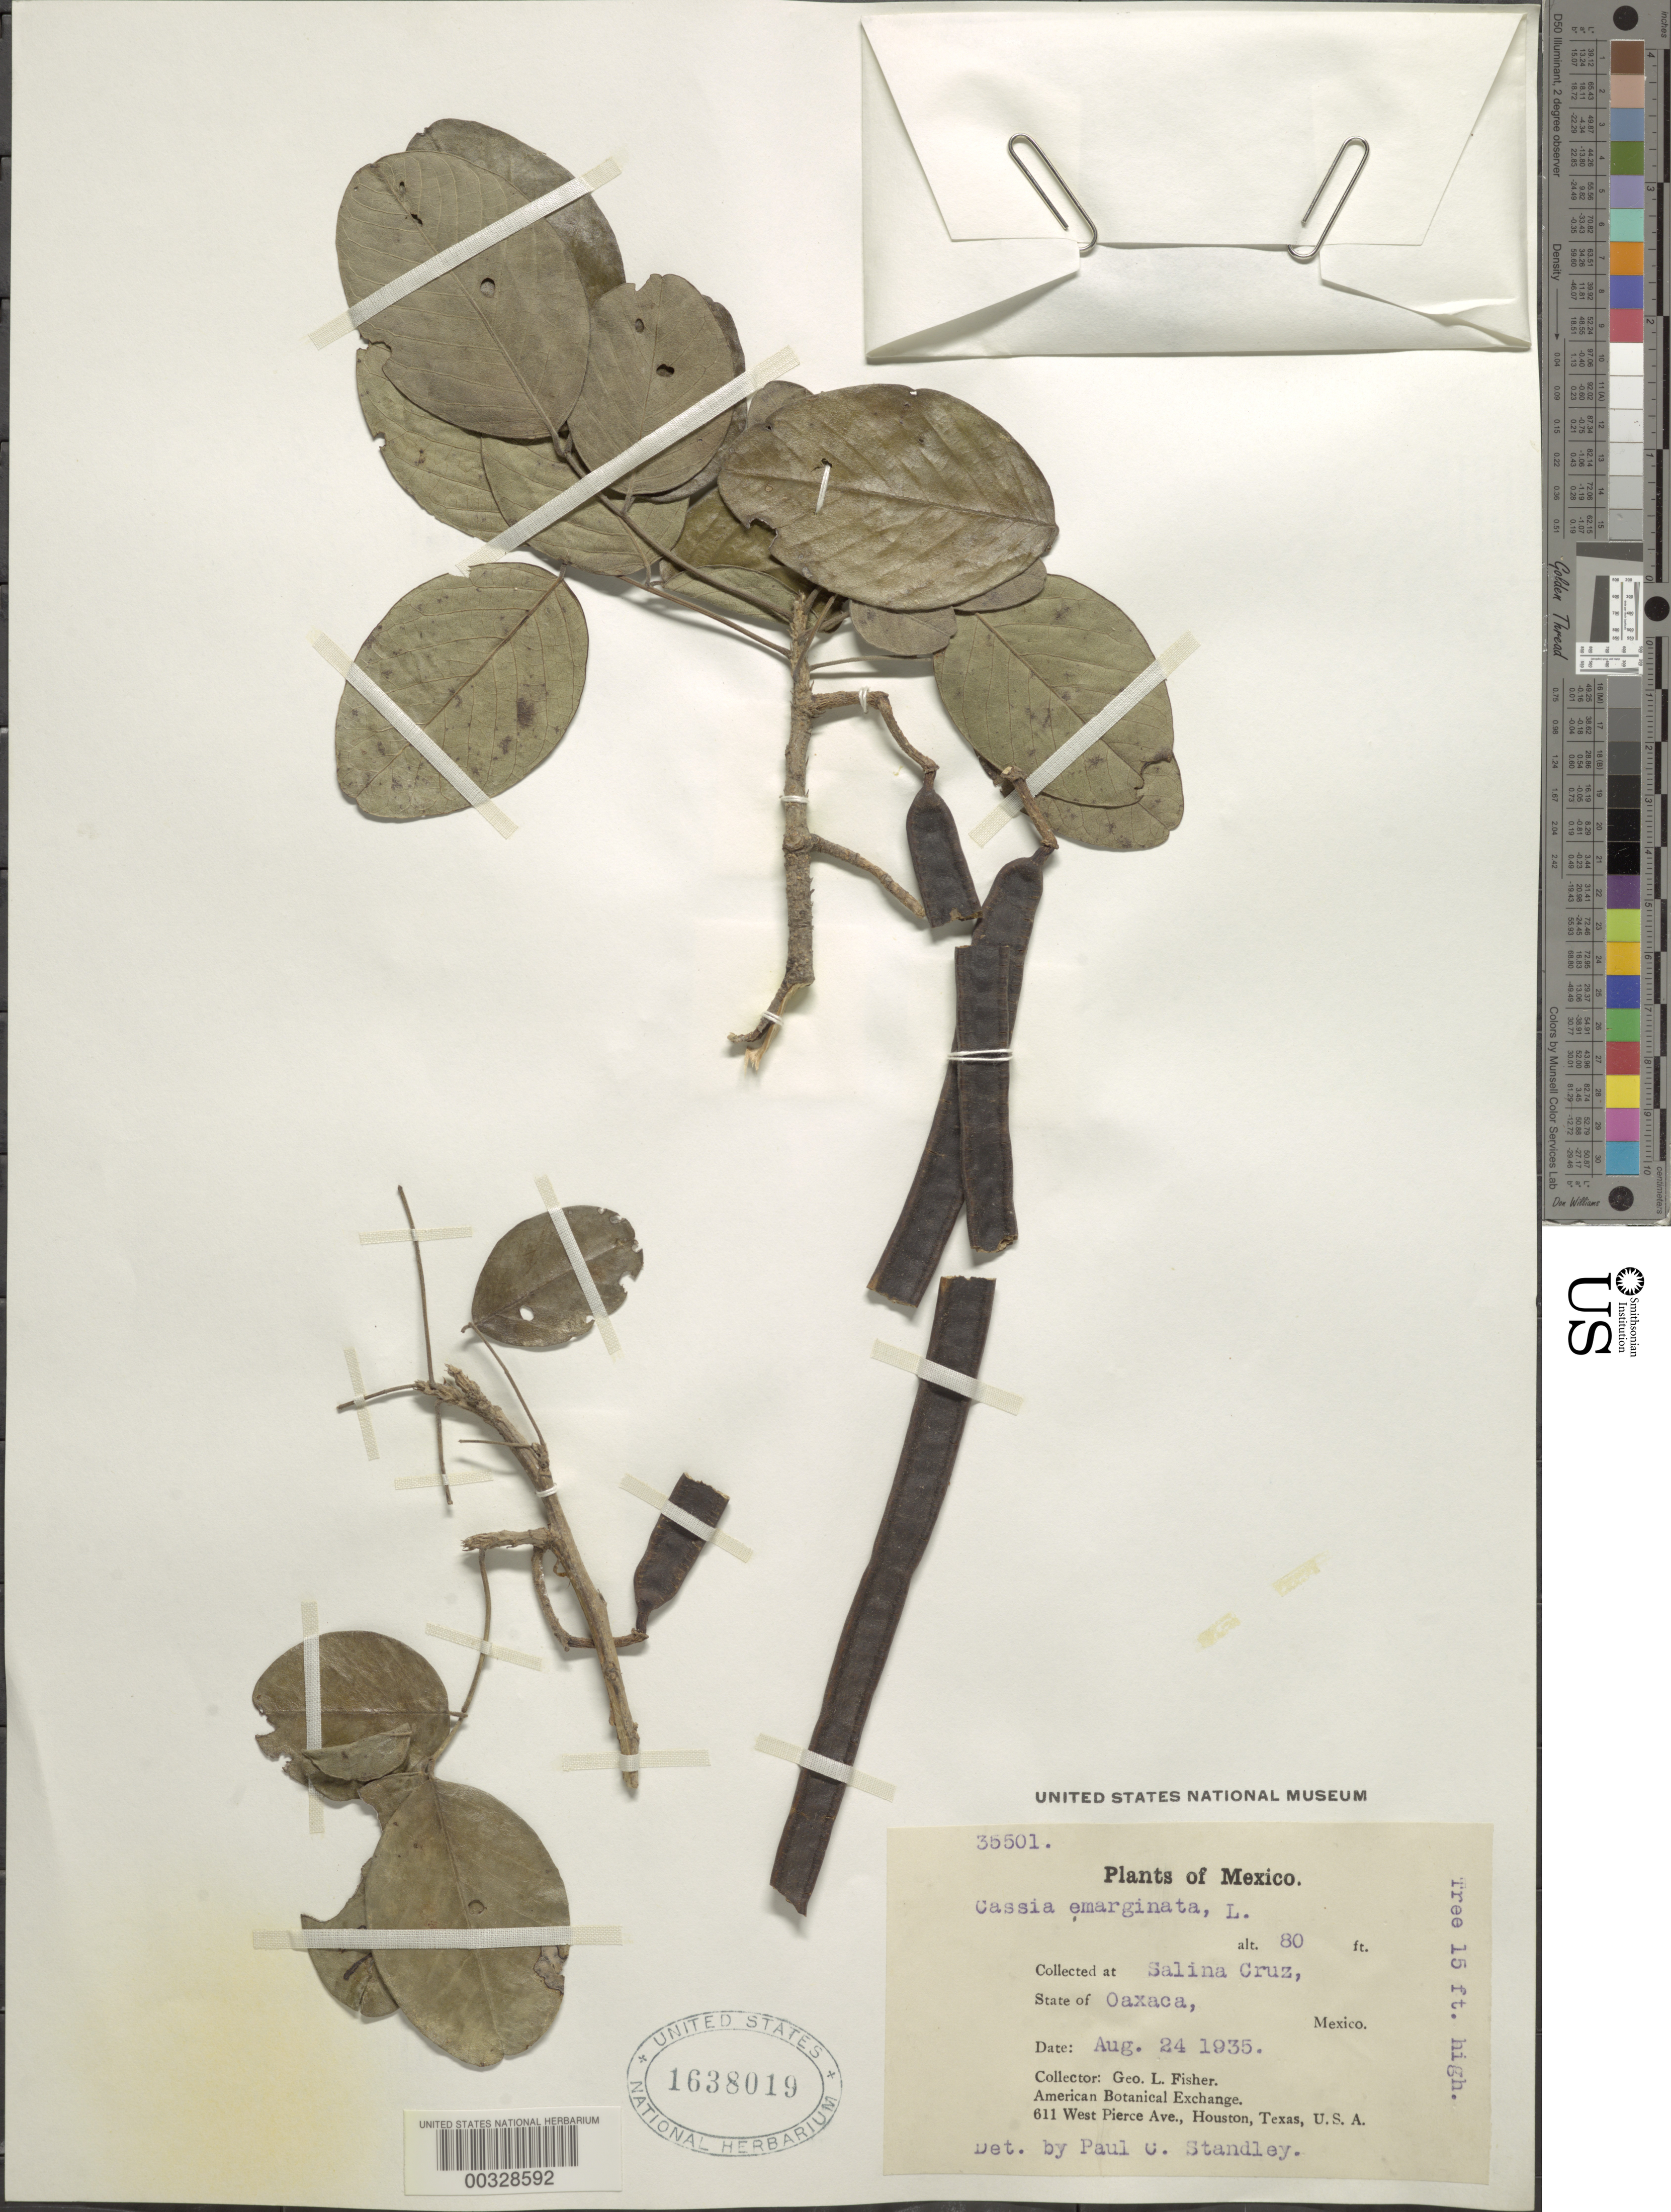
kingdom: Plantae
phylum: Tracheophyta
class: Magnoliopsida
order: Fabales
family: Fabaceae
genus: Senna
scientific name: Senna emarginata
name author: L.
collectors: G. L. Fisher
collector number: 35501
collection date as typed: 24 Aug 1935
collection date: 1935-08-24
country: Mexico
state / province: Oaxaca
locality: Sanlina cruz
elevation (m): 24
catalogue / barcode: US 1638019